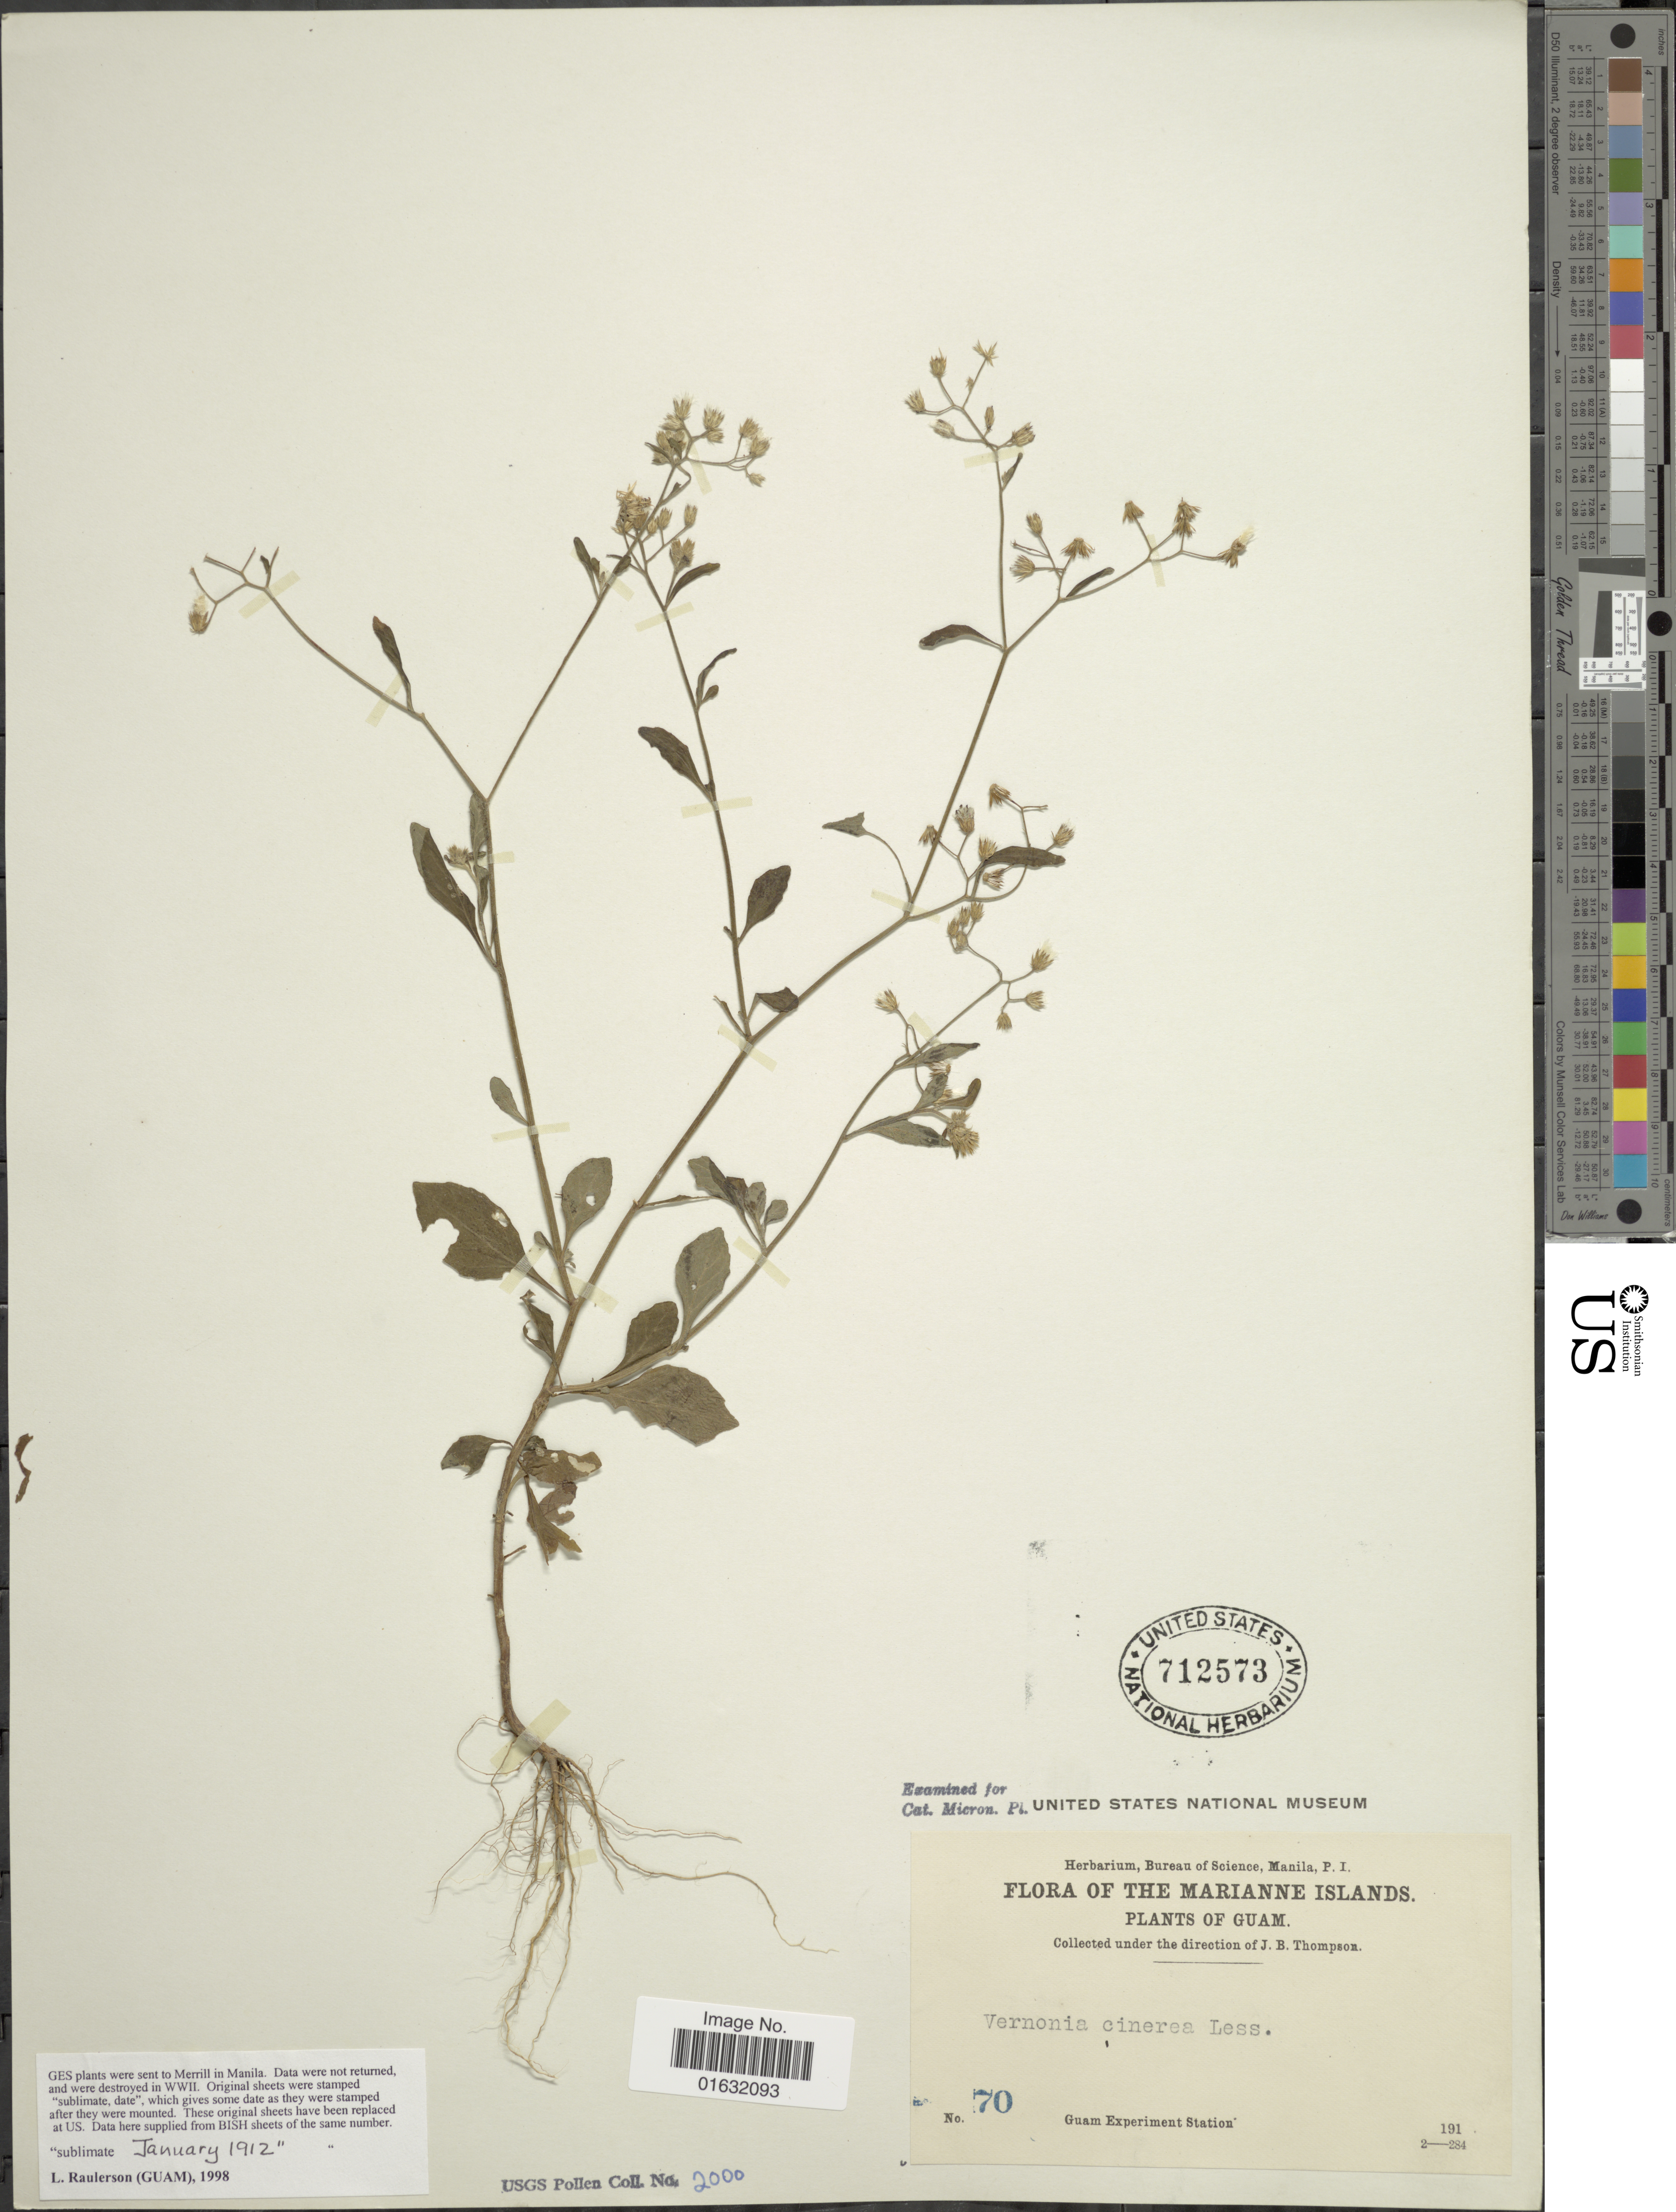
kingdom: Plantae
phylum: Tracheophyta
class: Magnoliopsida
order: Asterales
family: Asteraceae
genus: Cyanthillium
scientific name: Cyanthillium cinereum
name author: (L.) H. Rob.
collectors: Guam Exp. Sta.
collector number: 70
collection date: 1912-01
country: Guam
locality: Marianne islands, Guam Experiment Station.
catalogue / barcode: US 712573